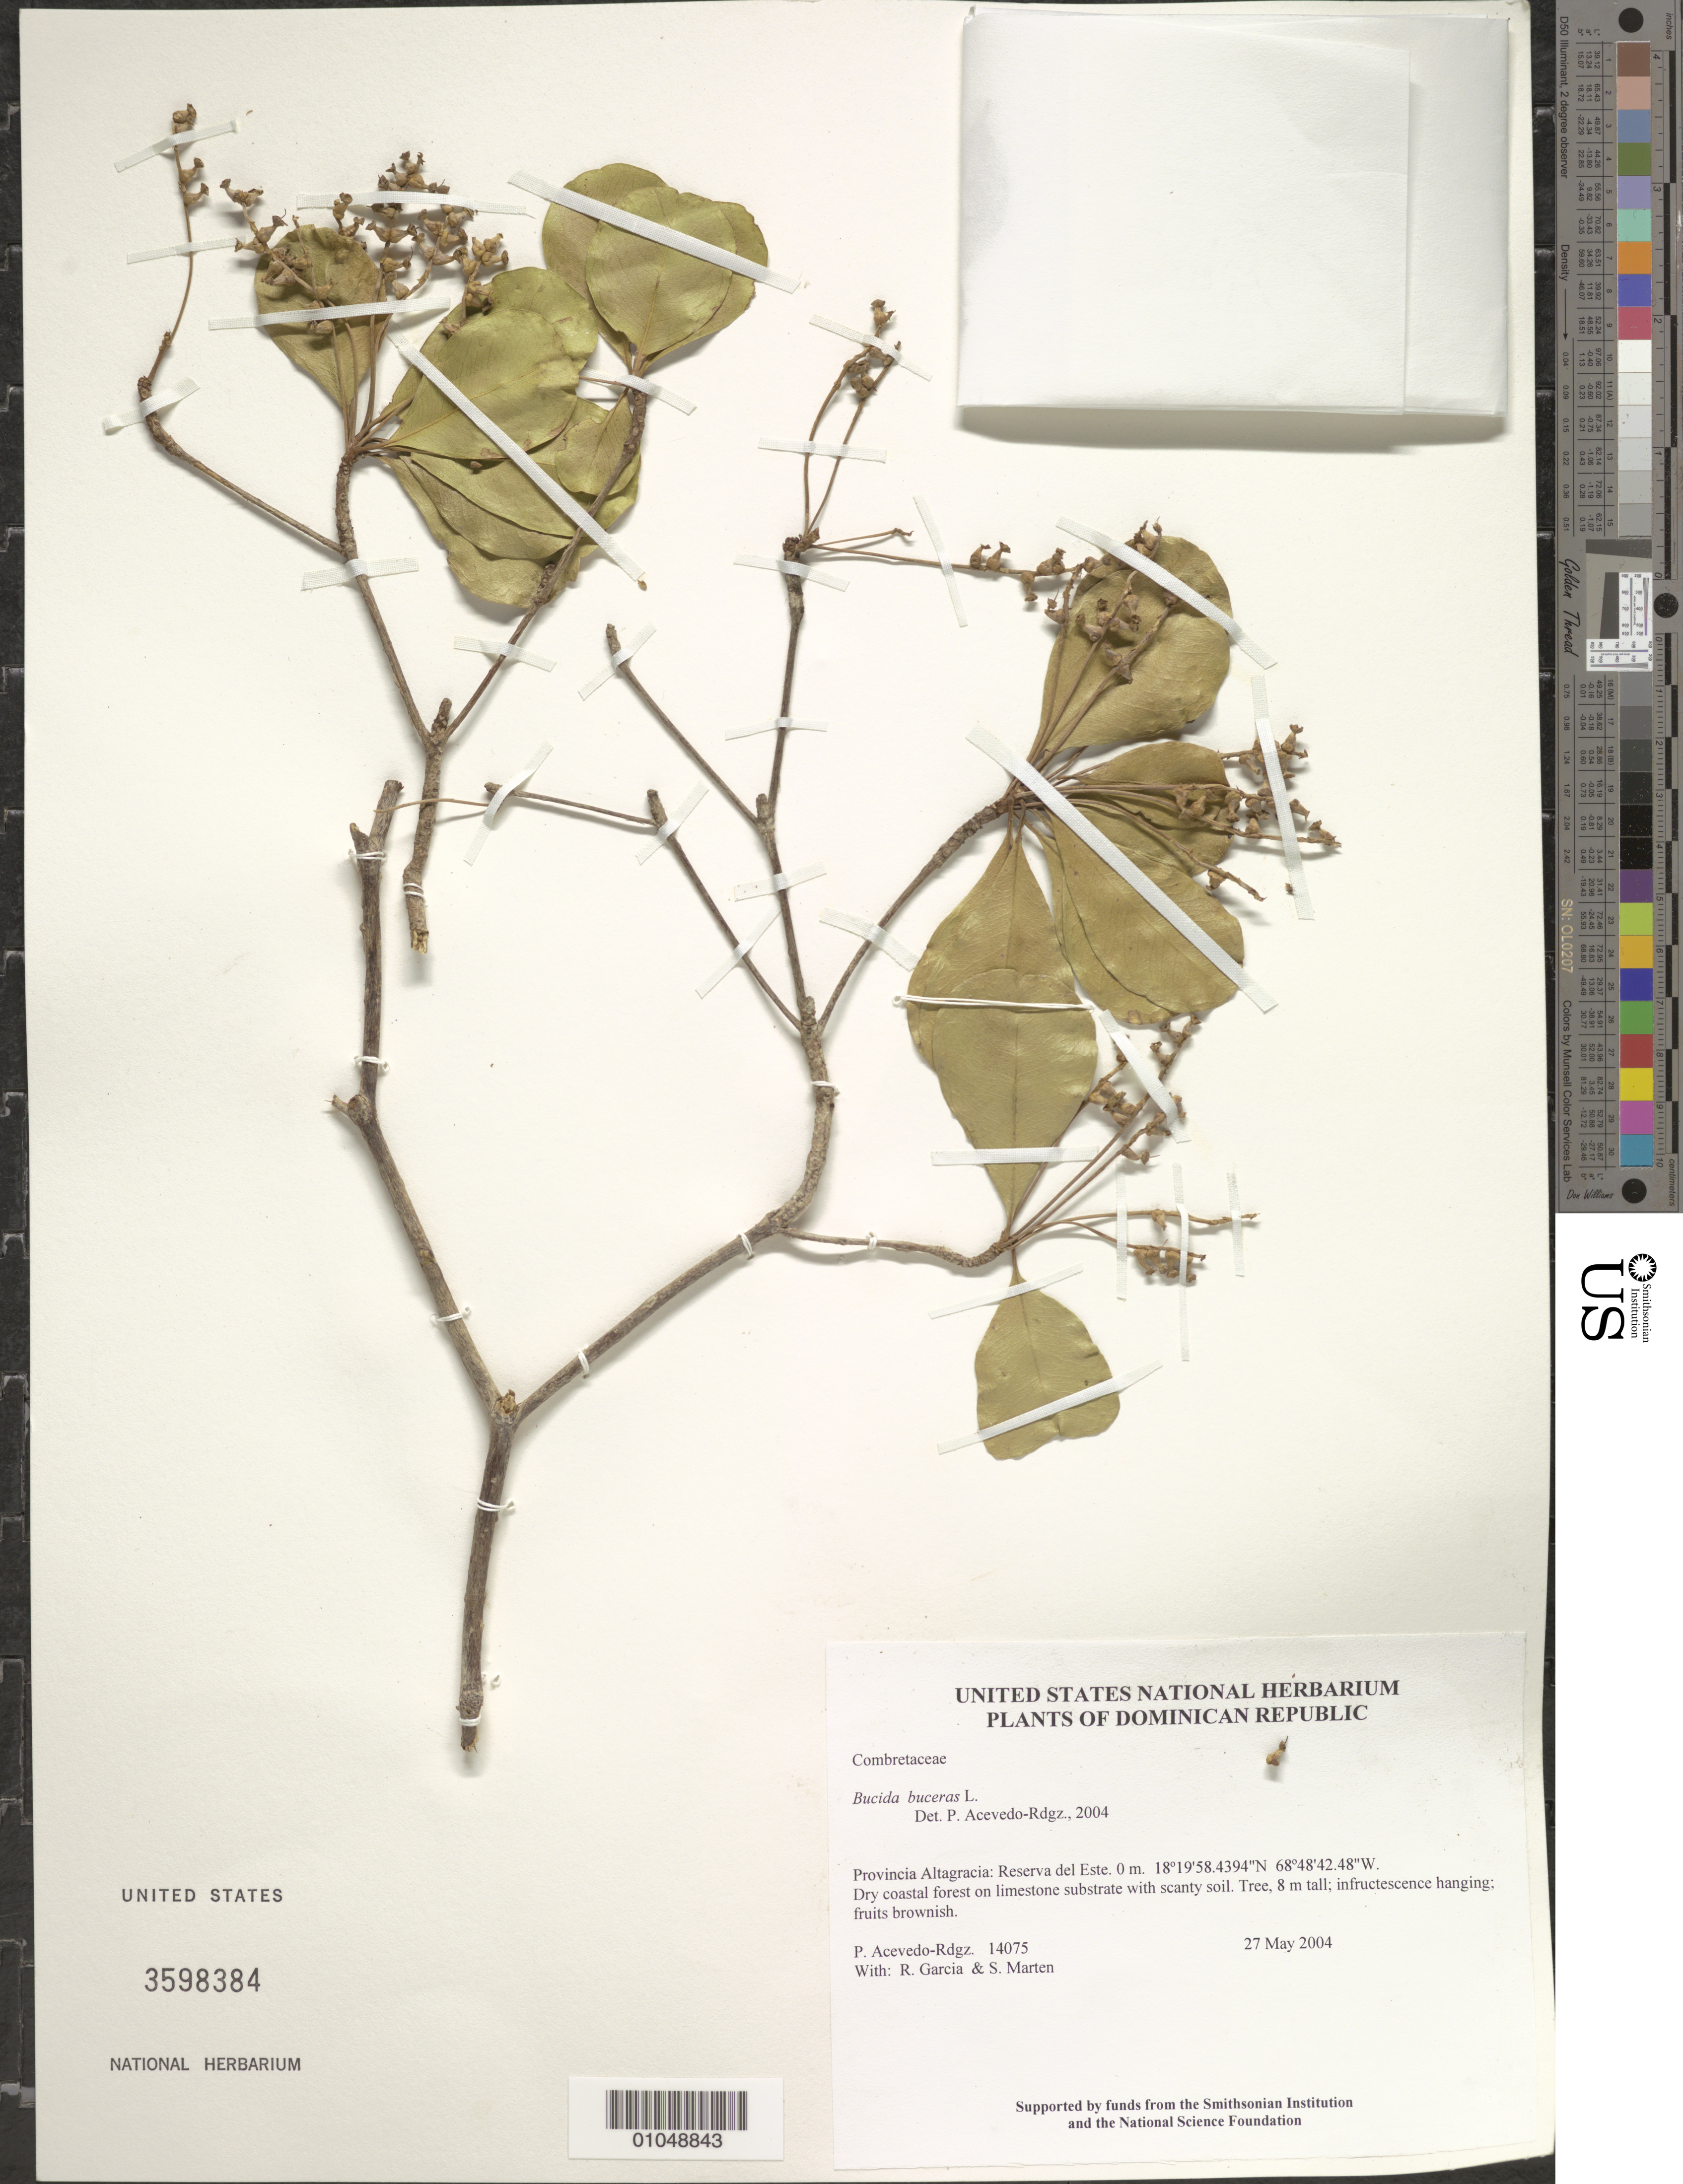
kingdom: Plantae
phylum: Tracheophyta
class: Magnoliopsida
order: Myrtales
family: Combretaceae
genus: Terminalia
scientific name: Terminalia buceras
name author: (L.) C. Wright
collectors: P. Acevedo-Rodr., R. G. García & S. Marten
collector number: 14075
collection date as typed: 27 May 2004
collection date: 2004-05-27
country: Dominican Republic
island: Hispaniola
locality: Provincia Altagracia: Reserva del Este.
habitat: Dry coastal forest on limestone substrate with scanty soil.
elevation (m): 0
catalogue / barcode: US 3598384